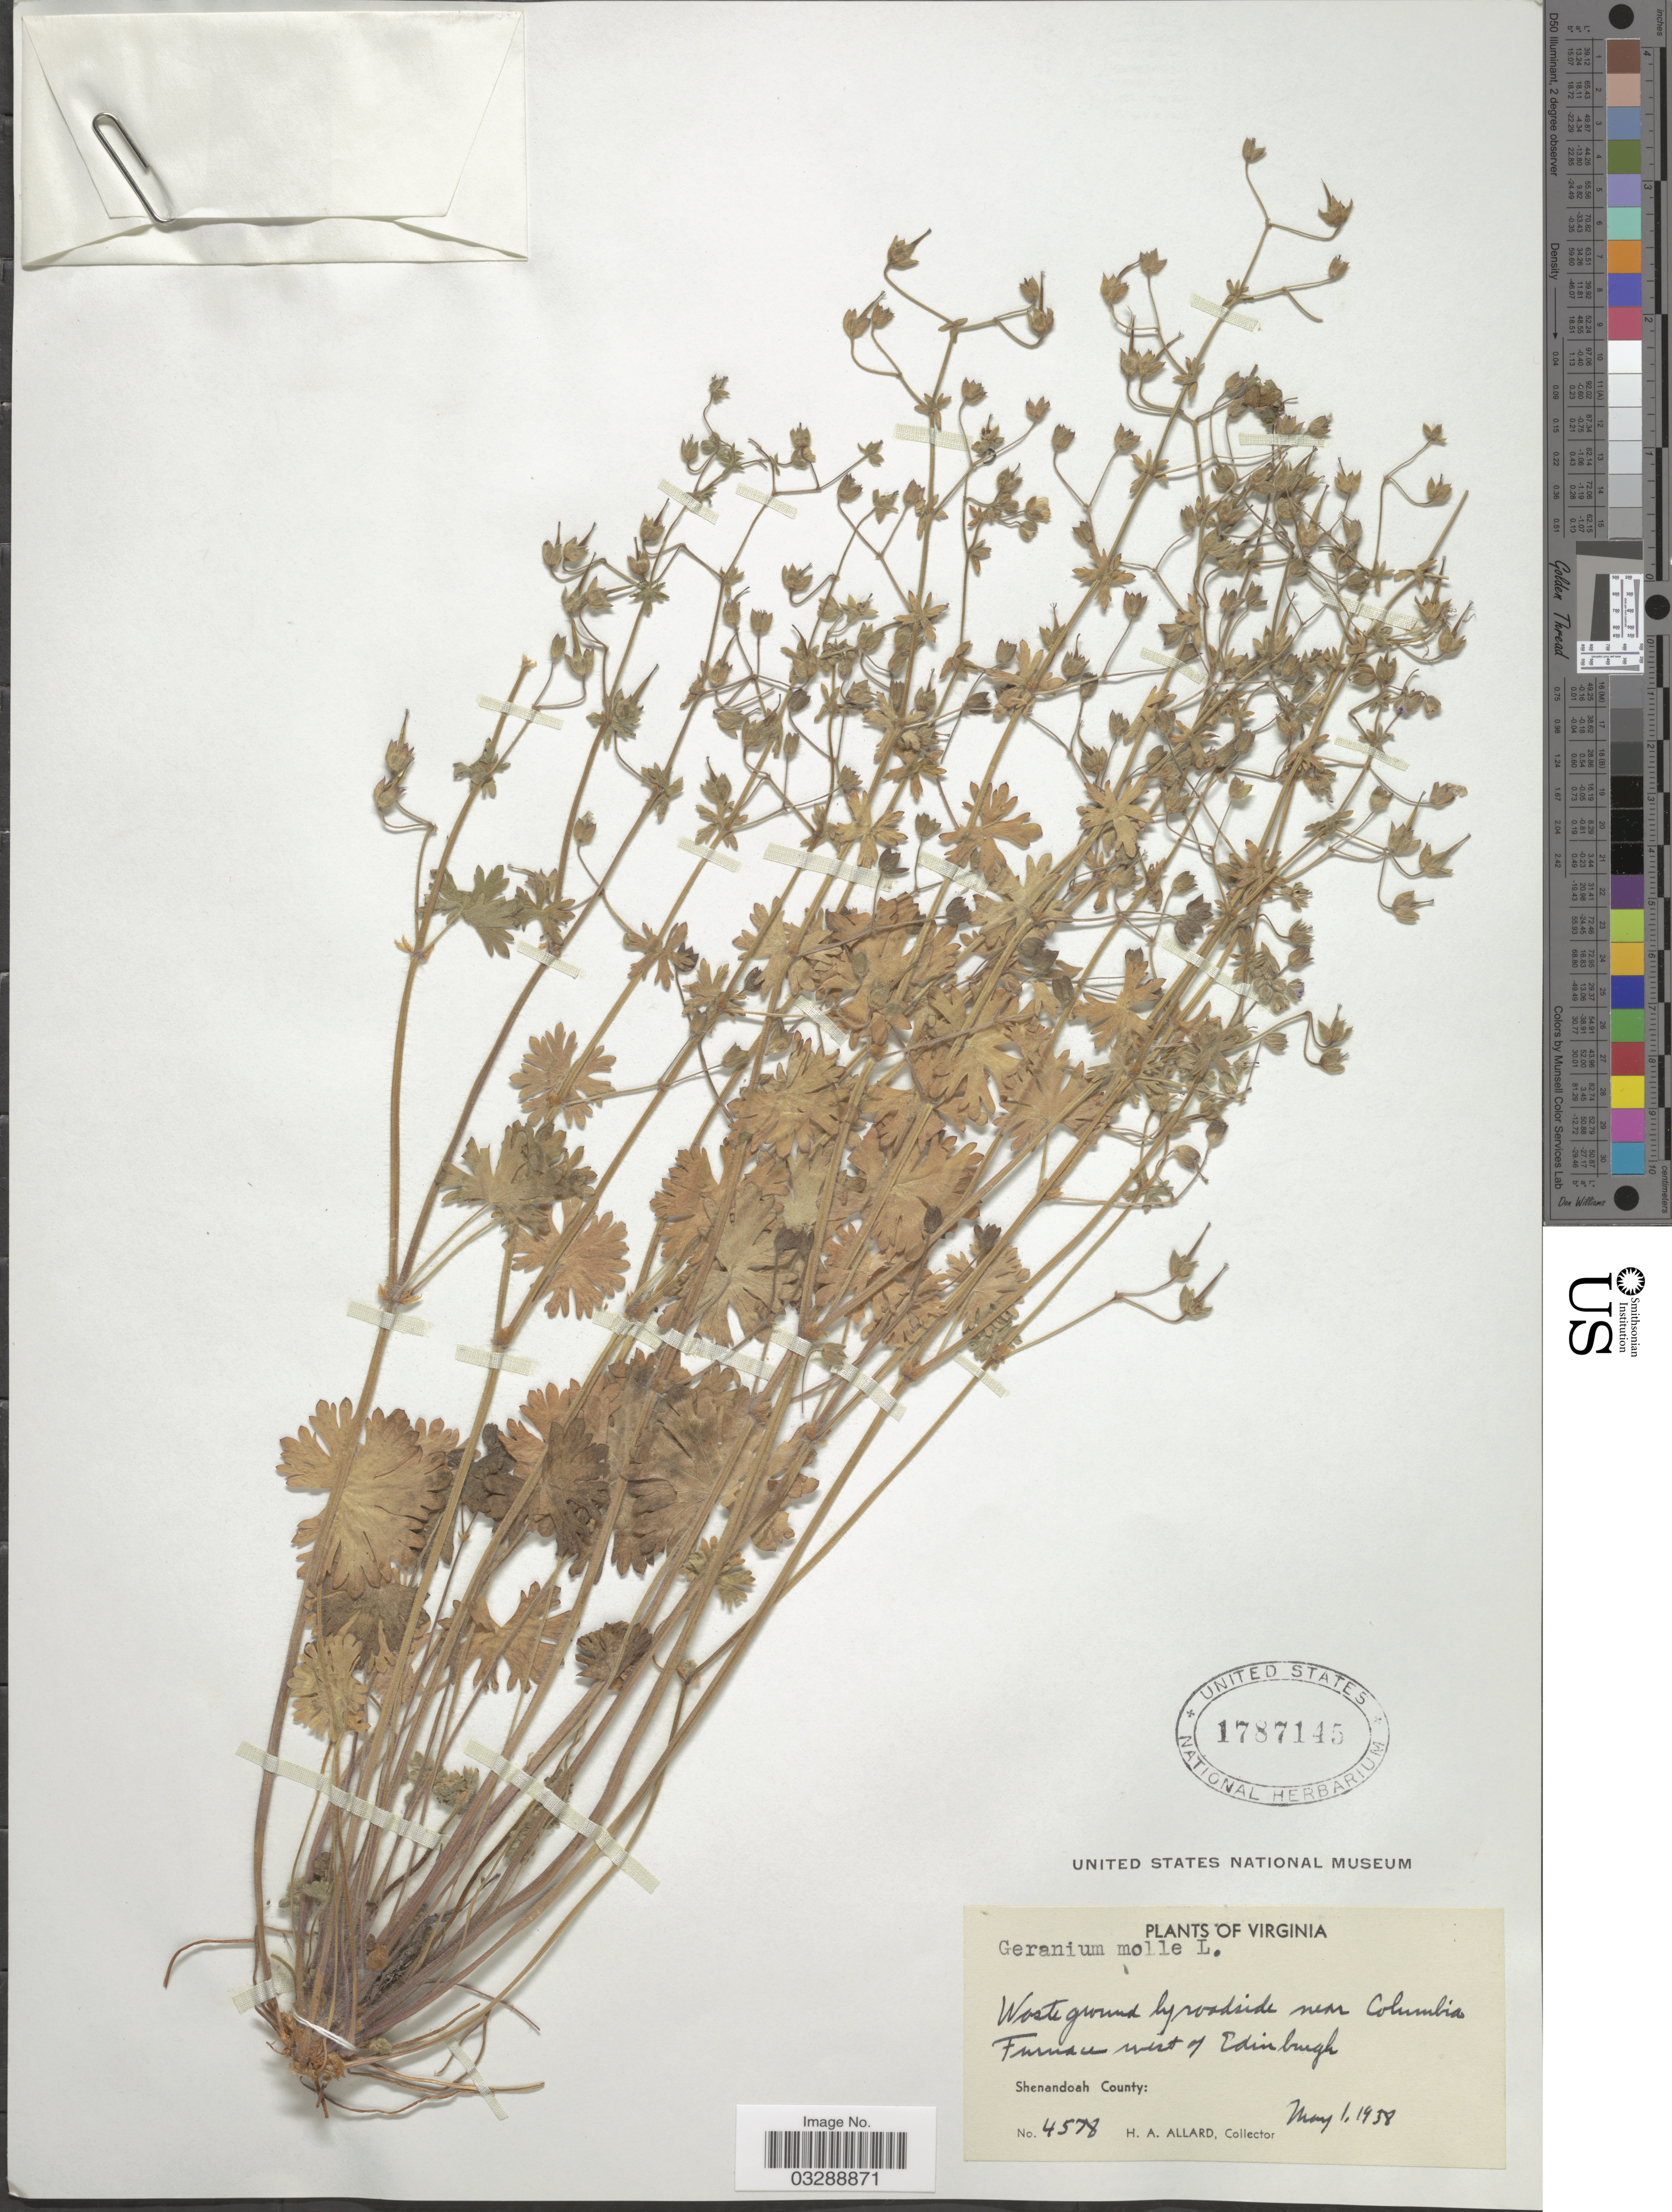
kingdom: Plantae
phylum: Tracheophyta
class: Magnoliopsida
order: Geraniales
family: Geraniaceae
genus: Geranium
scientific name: Geranium molle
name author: L.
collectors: H. A. Allard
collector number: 4578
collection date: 1938-05-01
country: United States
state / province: Virginia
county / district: Shenandoah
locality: Waste ground by roadside near Columbia. Furnace west of Edinburgh. Shenandoah County.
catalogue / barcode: US 1787145